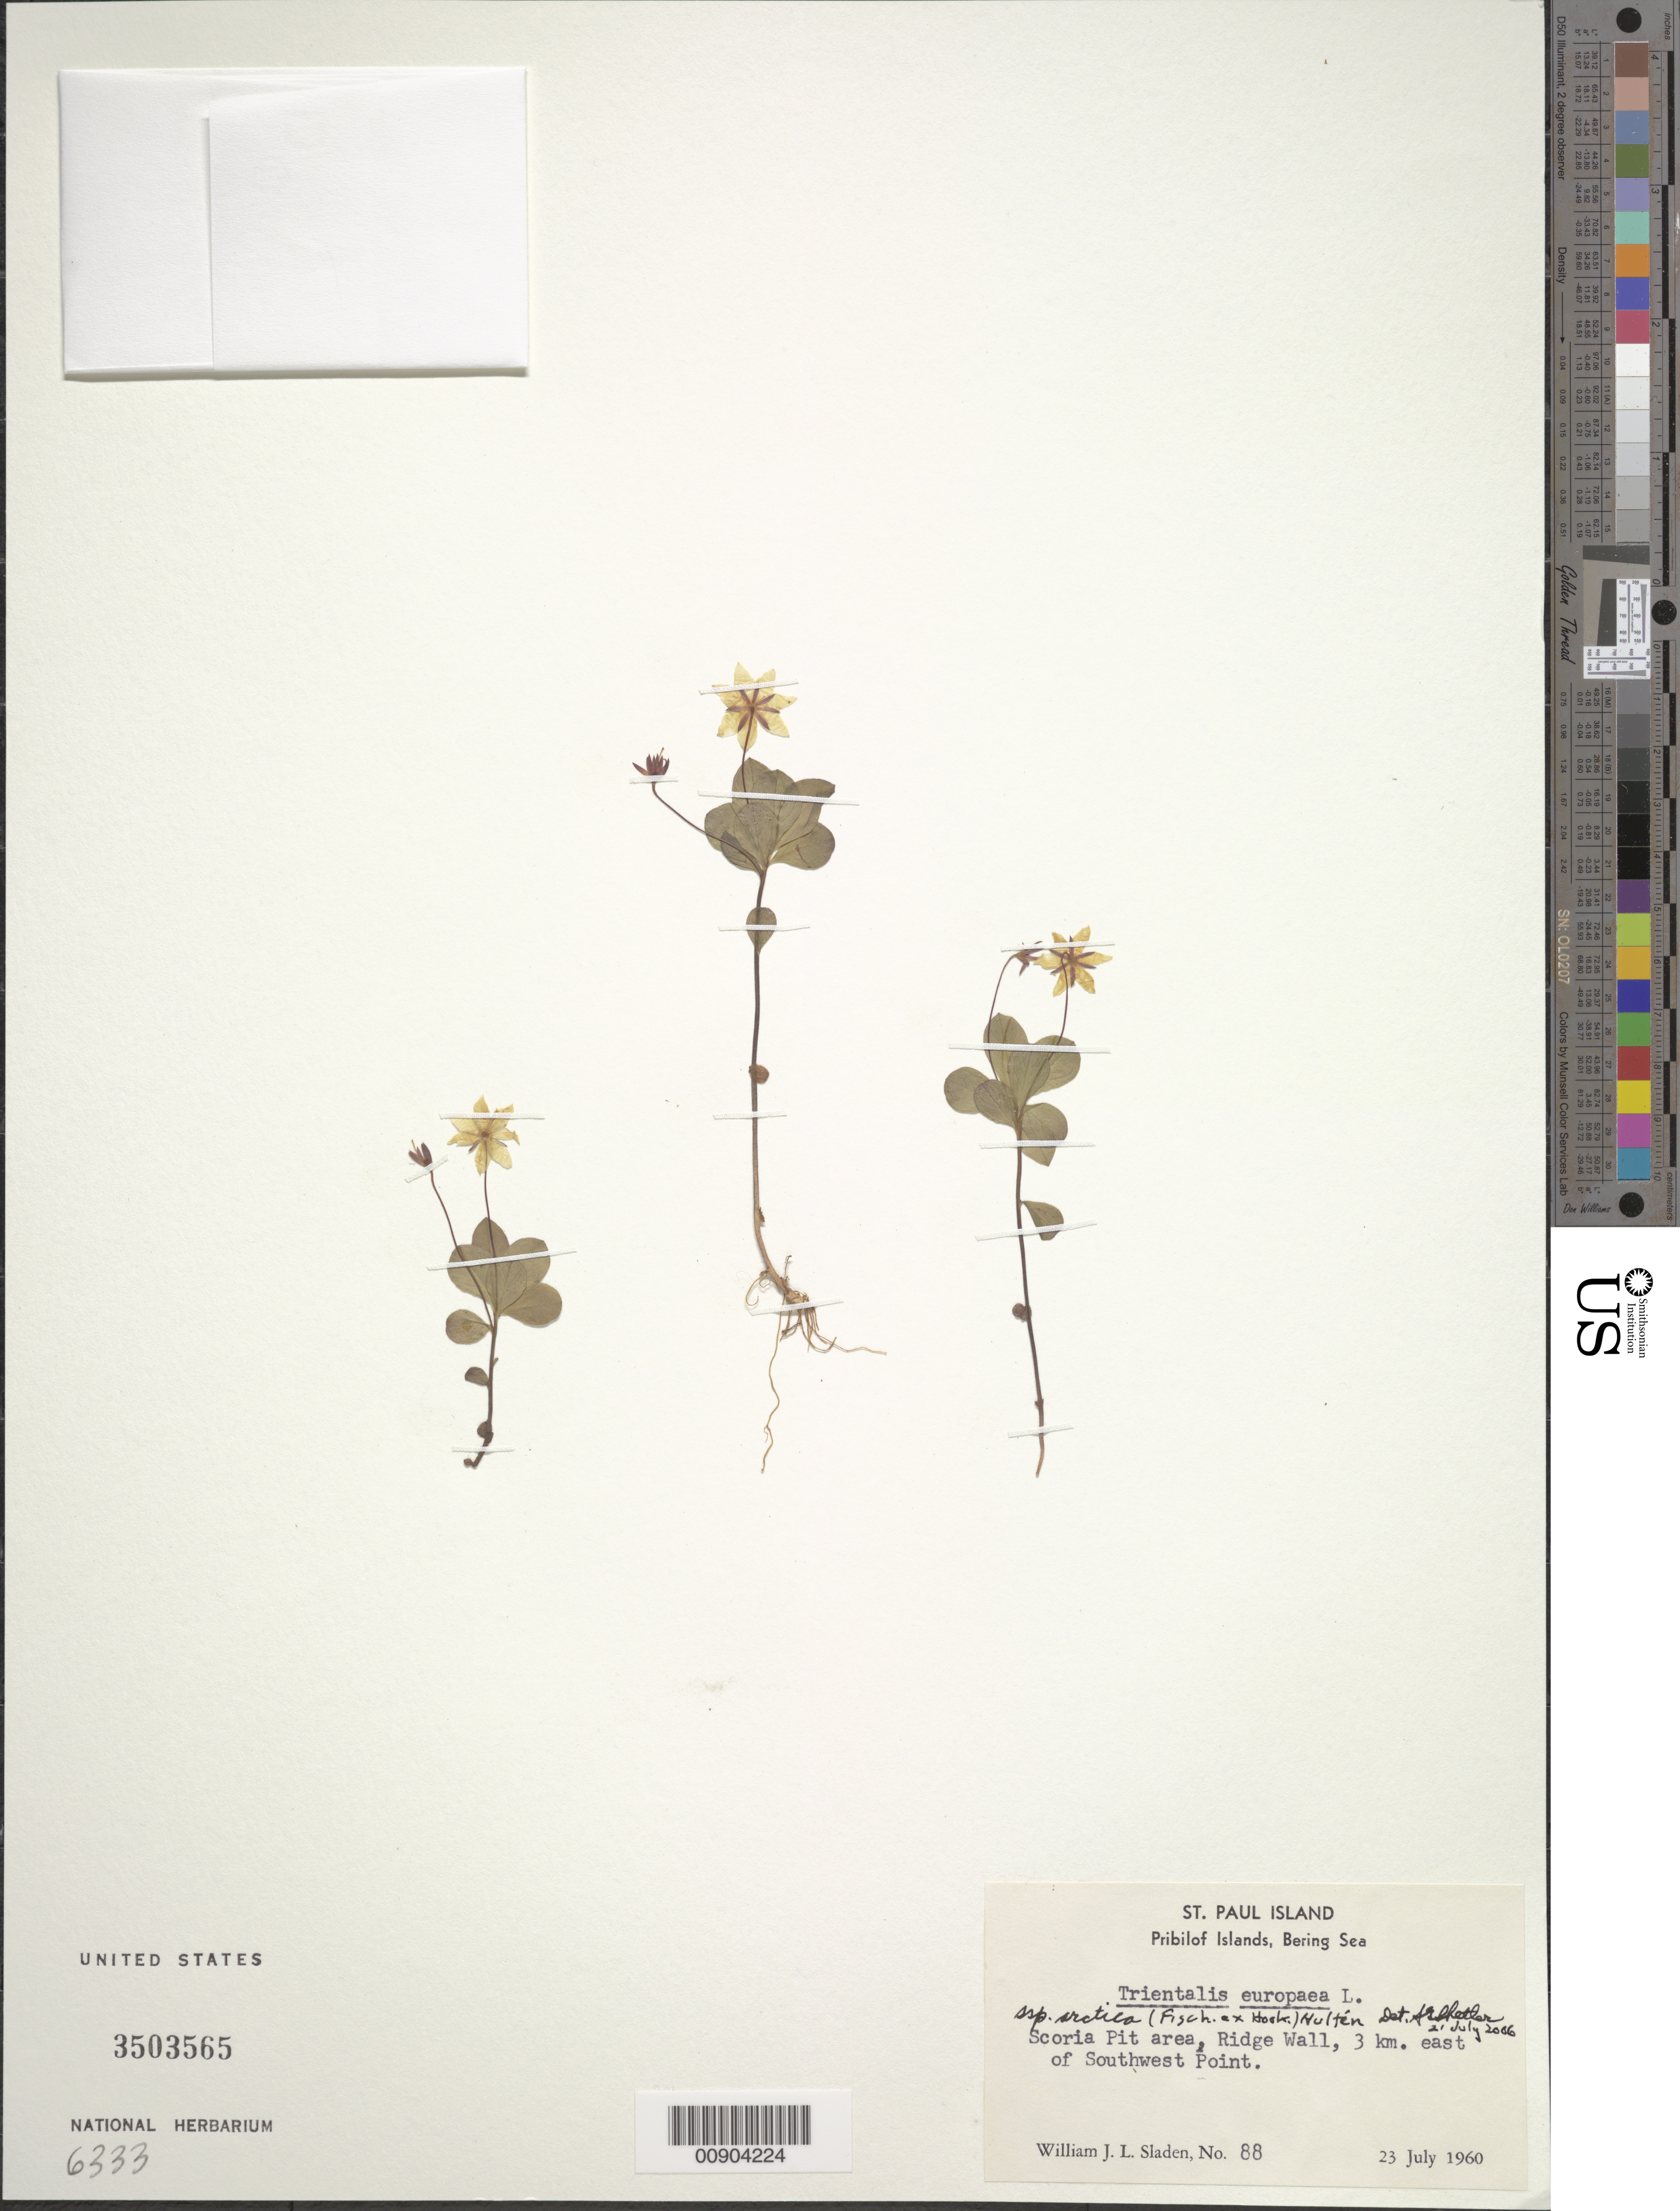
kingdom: Plantae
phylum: Tracheophyta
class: Magnoliopsida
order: Ericales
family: Primulaceae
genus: Trientalis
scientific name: Trientalis europaea subsp. arctica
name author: (Fisch. ex Hook.) Hultén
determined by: Shetler, Stanwyn G., (US), NMNH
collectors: W. Sladen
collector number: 88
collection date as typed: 23 Jul 1960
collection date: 1960-07-23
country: United States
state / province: Alaska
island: St. Paul Island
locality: Scoria Pit area, Ridge Wall, 3 km. east of Southwest Point., Bering Sea, Pribilof Islands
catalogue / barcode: US 3503565